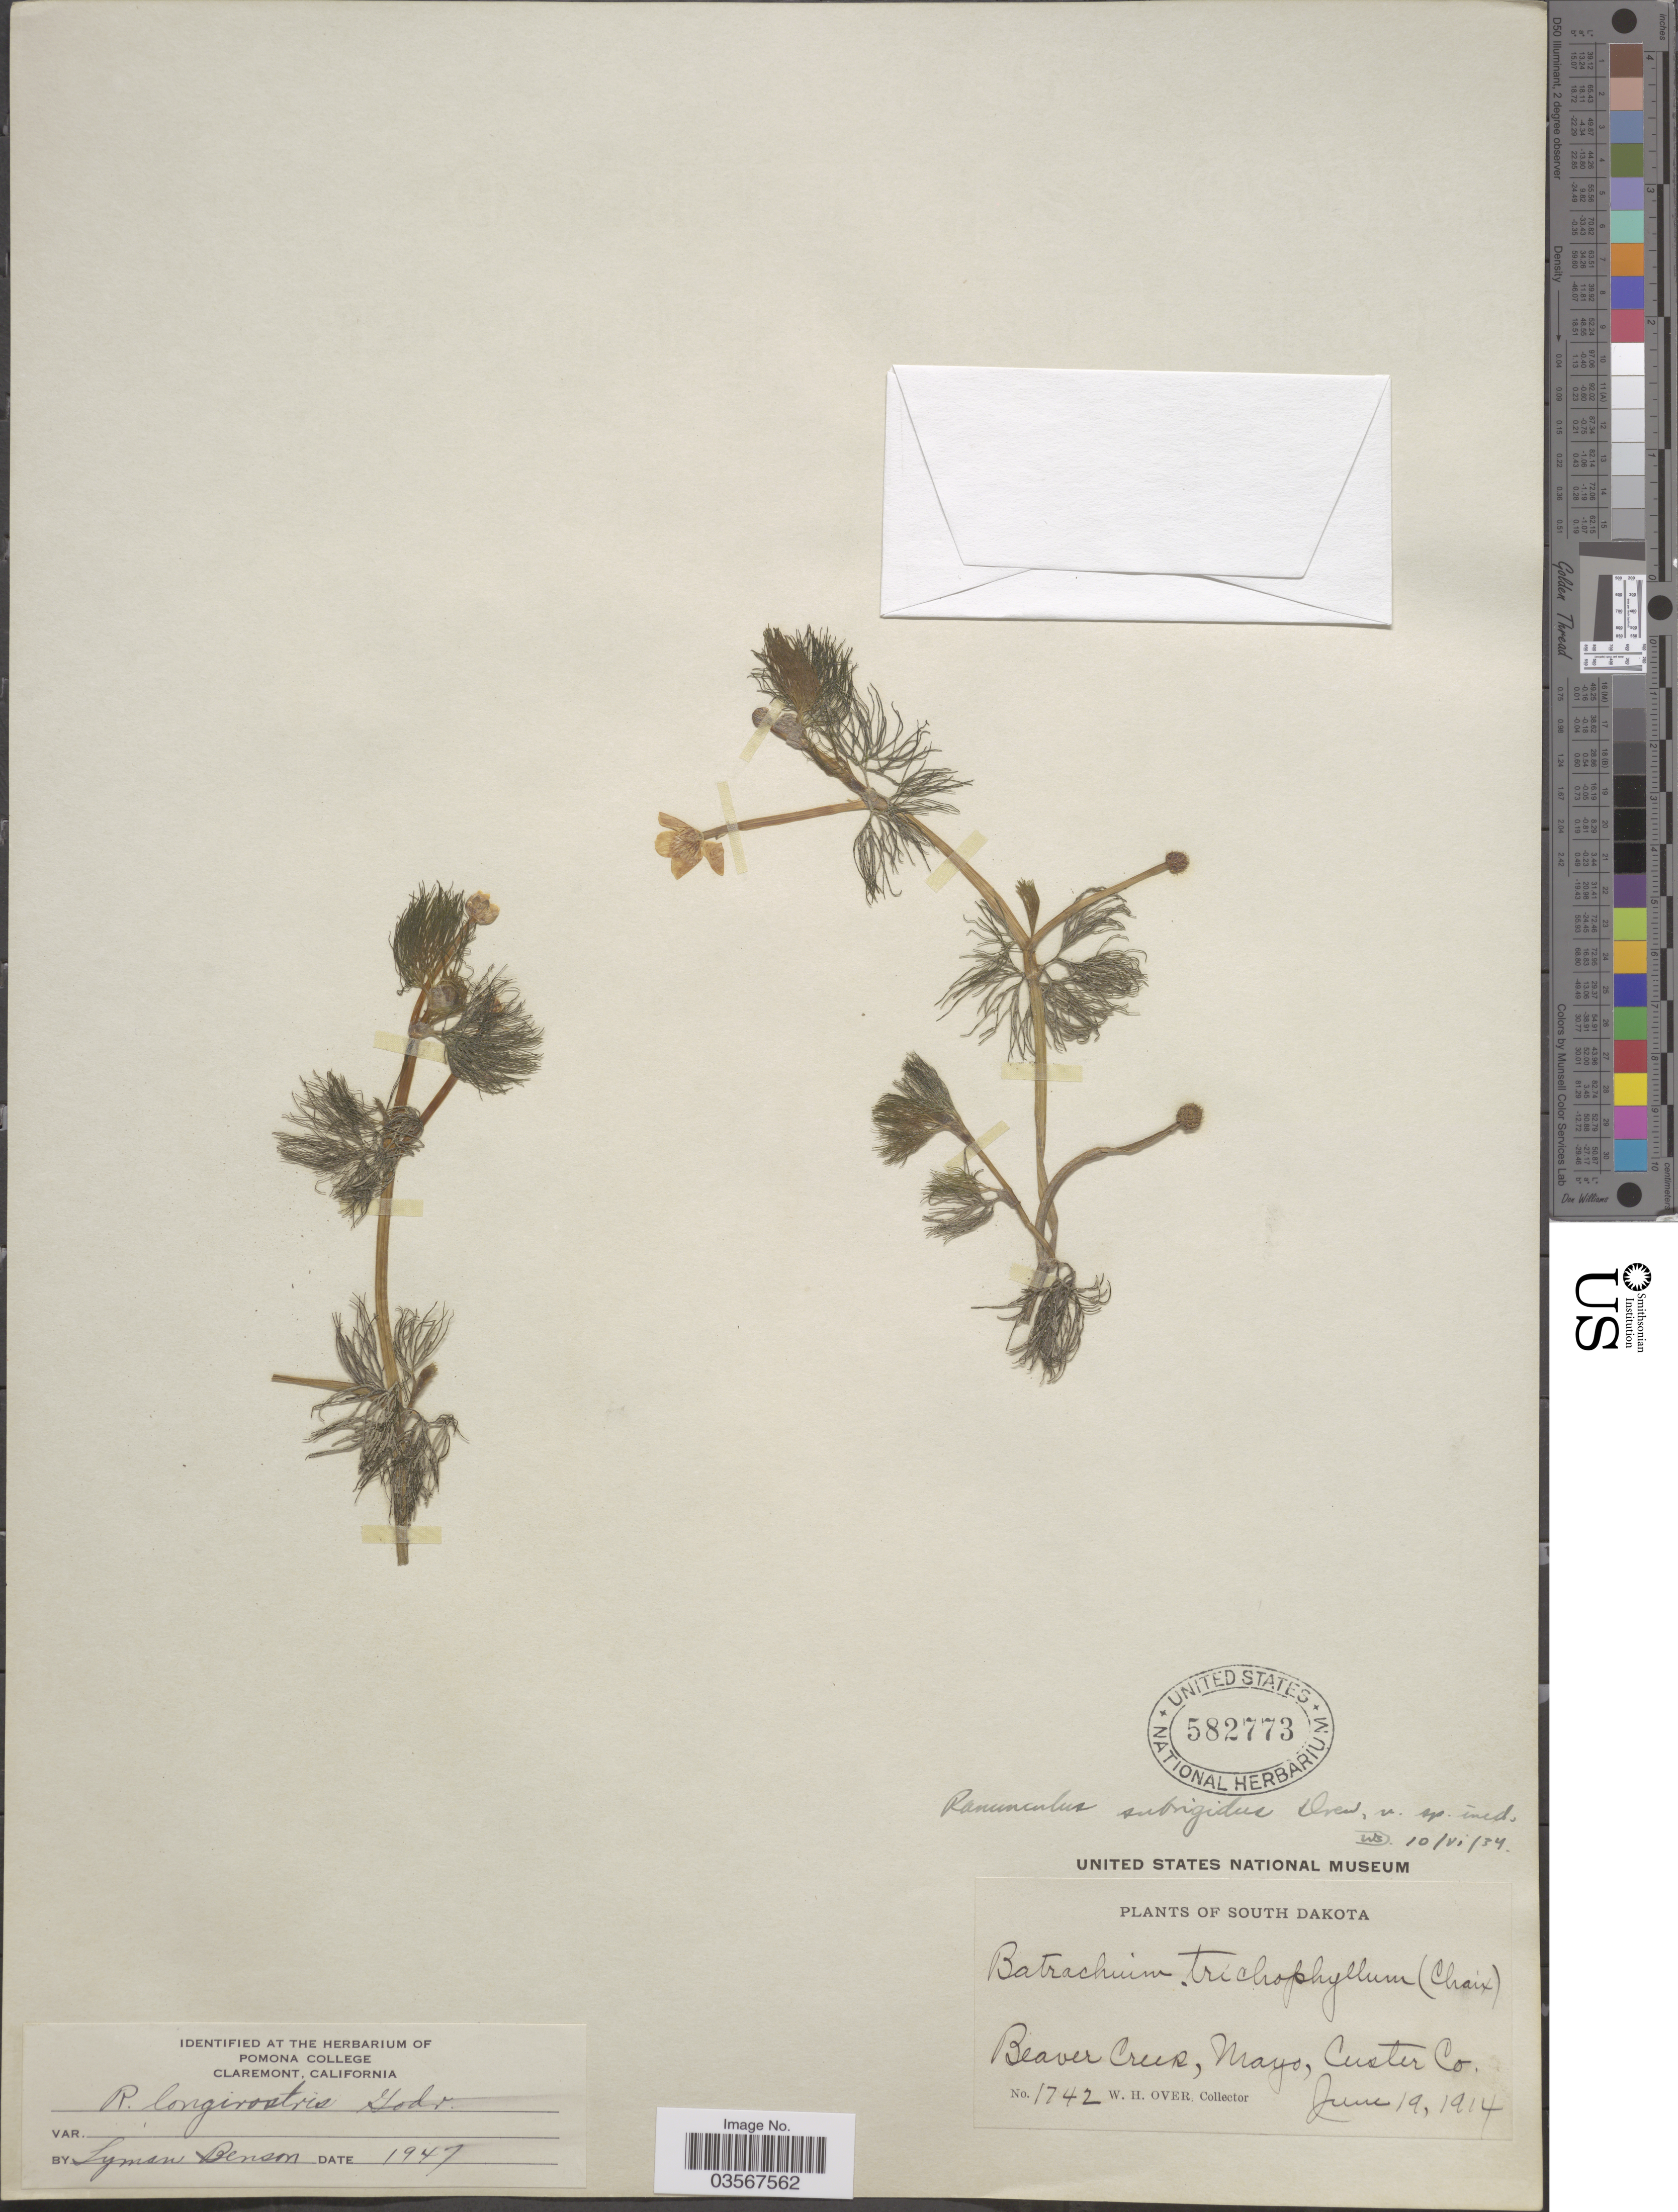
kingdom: Plantae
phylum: Tracheophyta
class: Magnoliopsida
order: Ranunculales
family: Ranunculaceae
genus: Ranunculus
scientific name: Ranunculus longirostris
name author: Godr.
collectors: W. Over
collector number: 1742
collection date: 1914-06-19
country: United States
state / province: South Dakota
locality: Beaver Creek, Mayo, Custer Co.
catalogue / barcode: US 582773